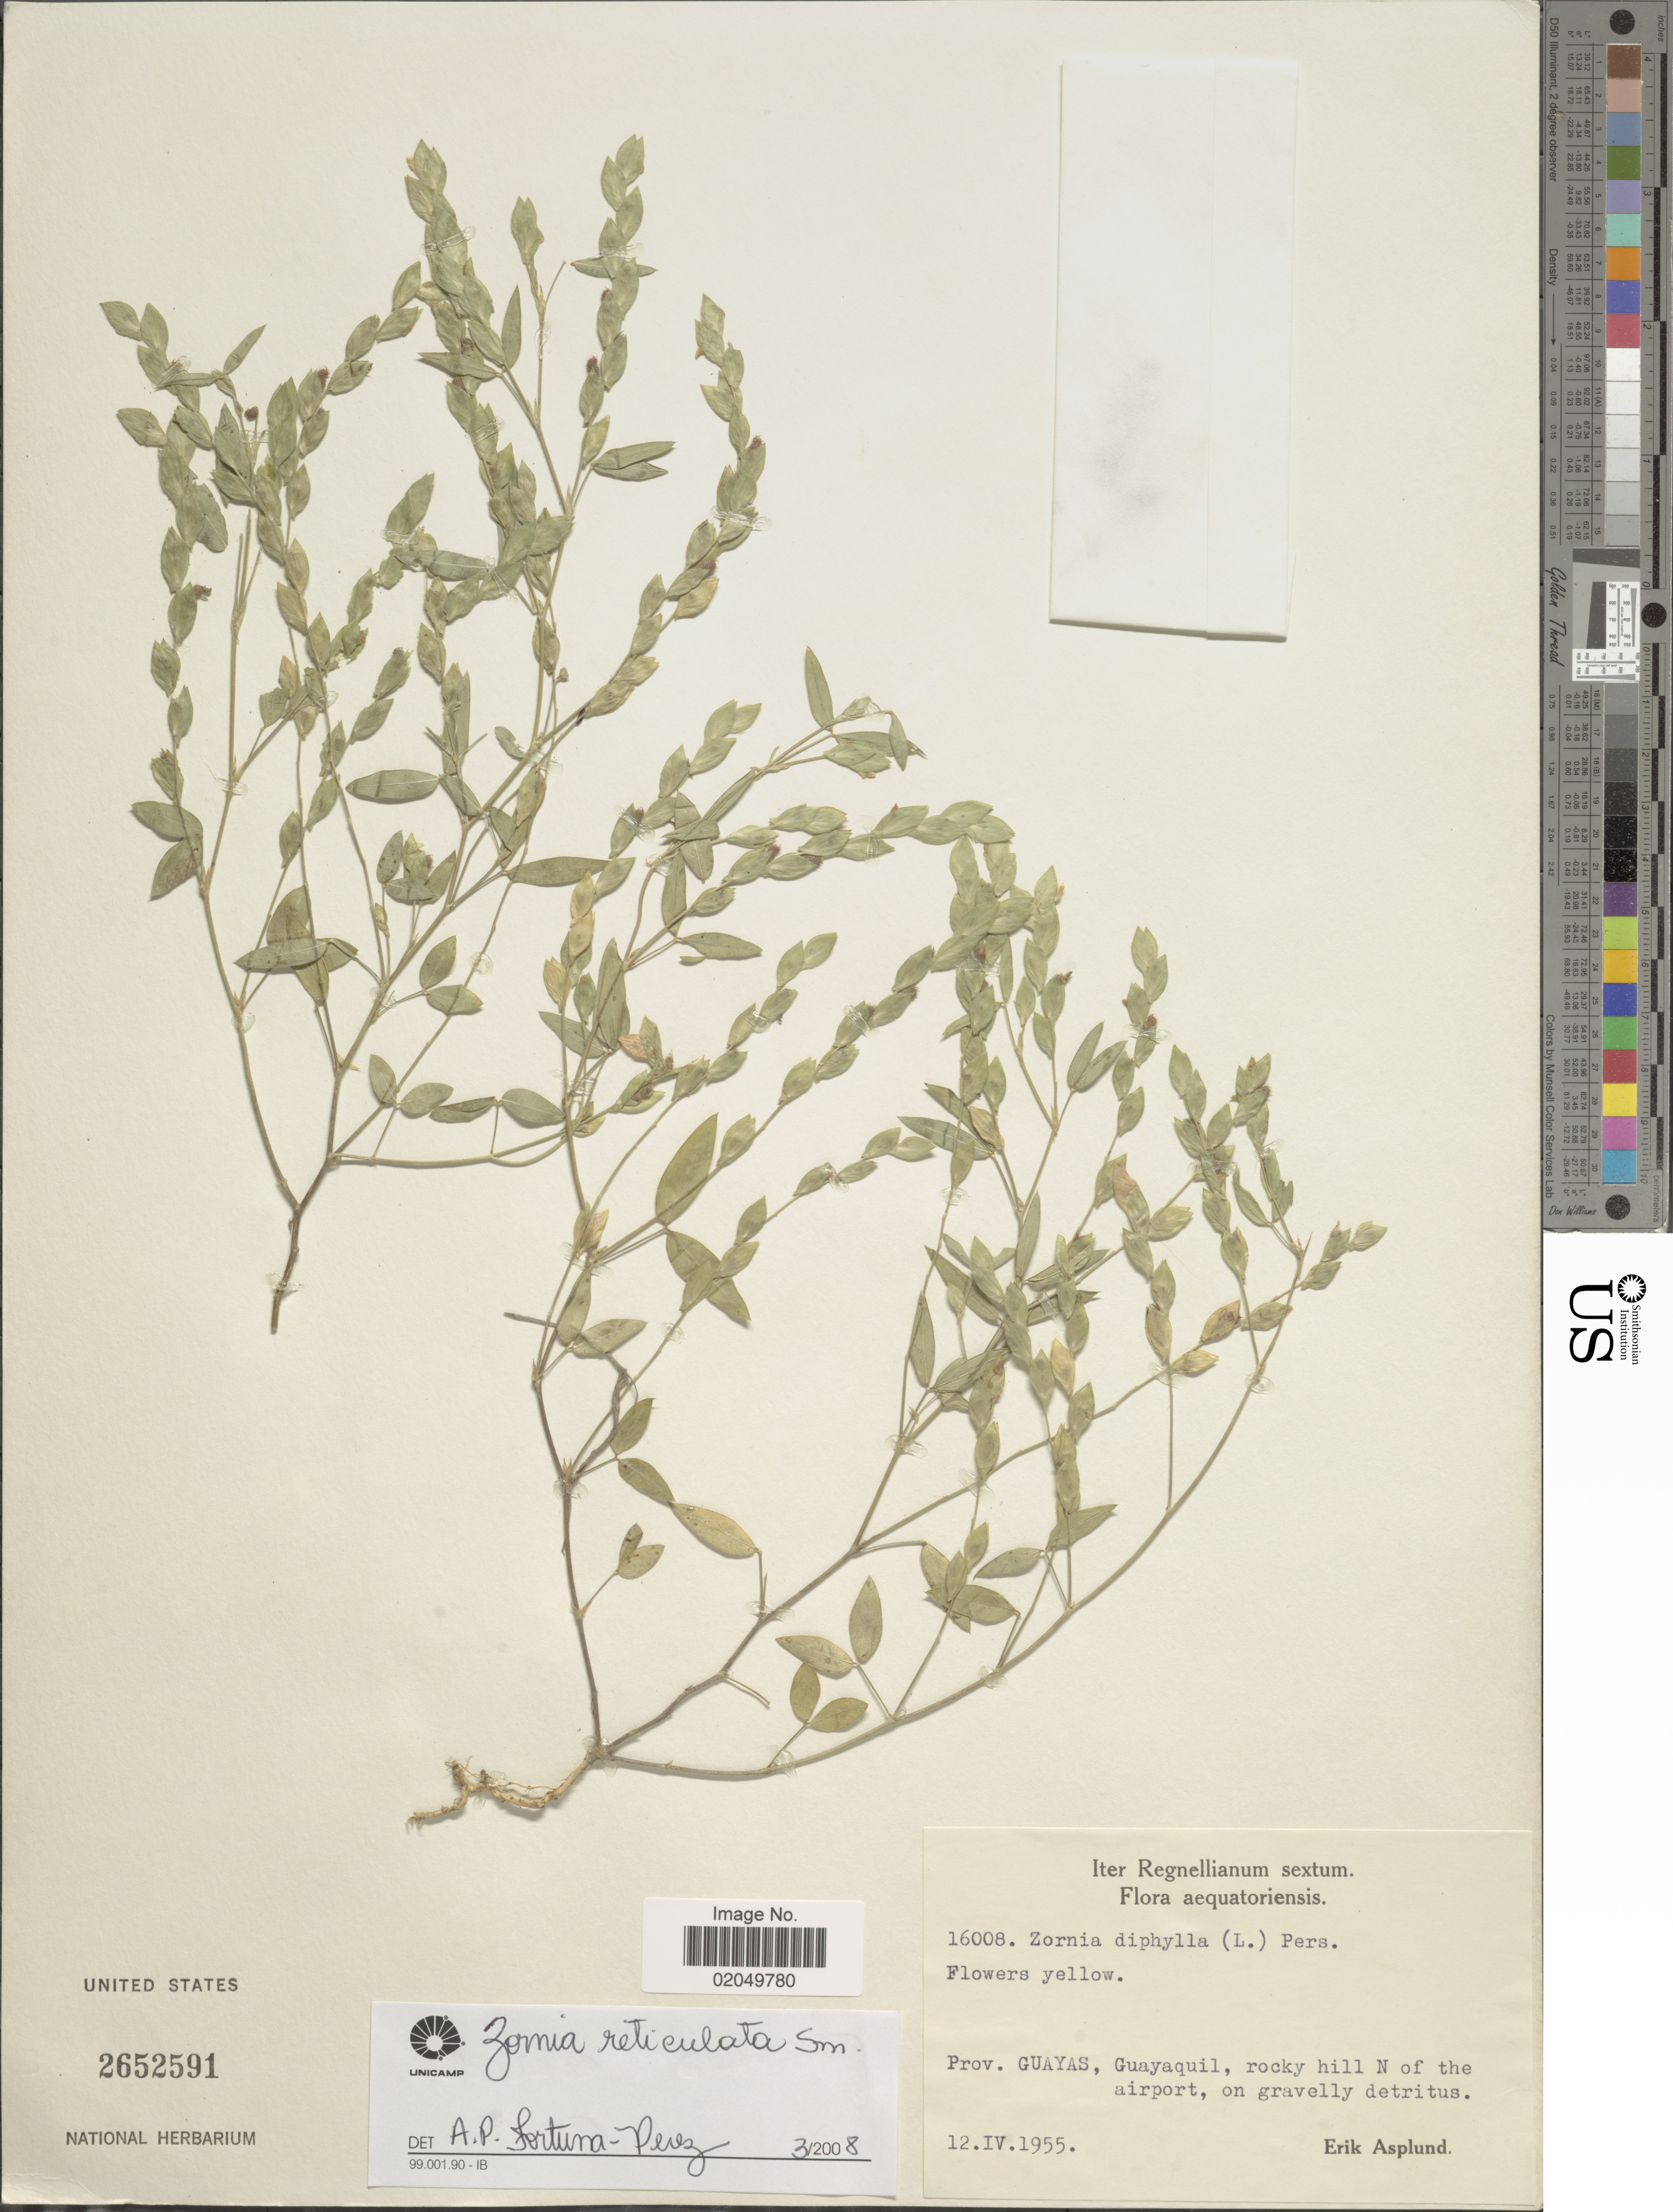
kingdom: Plantae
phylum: Tracheophyta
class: Magnoliopsida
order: Fabales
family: Fabaceae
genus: Zornia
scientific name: Zornia reticulata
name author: Sm.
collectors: E. Asplund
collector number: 16008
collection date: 1955-04-12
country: Ecuador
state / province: Guayas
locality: Aequatoriensis, Guayaquil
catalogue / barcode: US 2652591